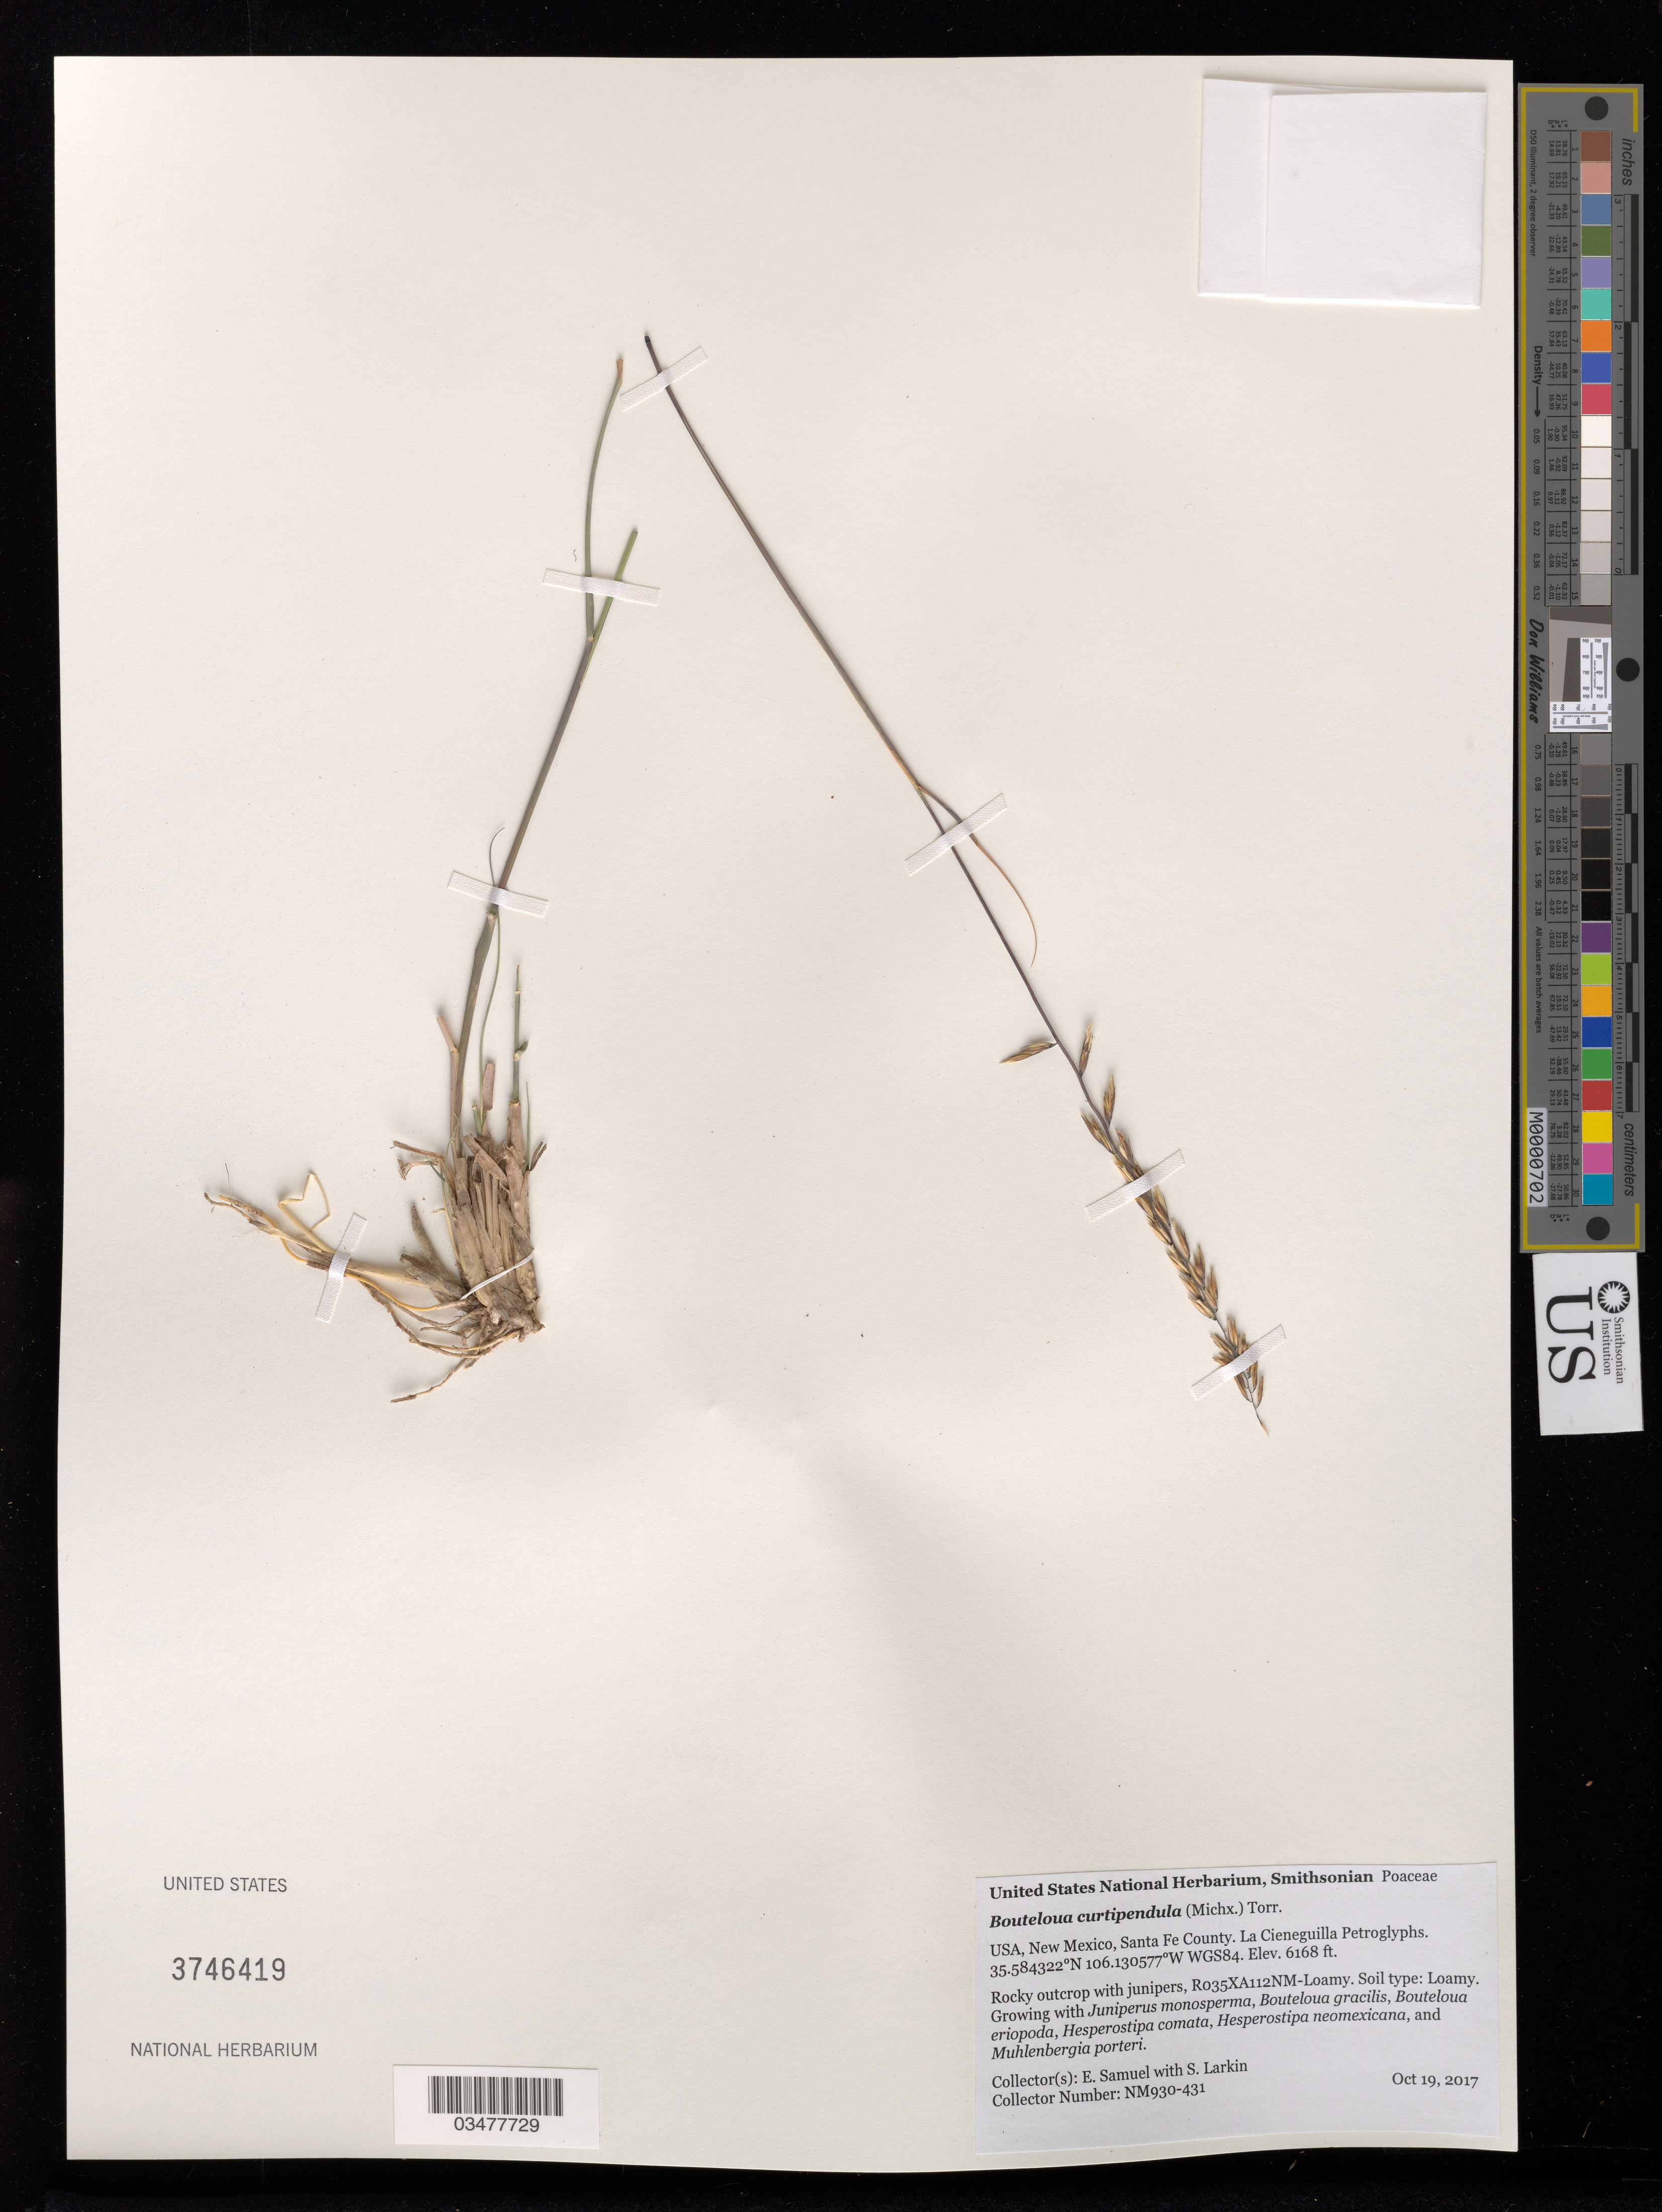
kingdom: Plantae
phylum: Tracheophyta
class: Liliopsida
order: Poales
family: Poaceae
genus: Bouteloua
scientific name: Bouteloua curtipendula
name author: (Michx.) Torr.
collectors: E. Samuel & S. Larkin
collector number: NM930-431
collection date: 2017-10-19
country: United States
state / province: New Mexico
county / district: Santa Fe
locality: BLM, La Cieneguilla Petroglyphs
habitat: R035XA112NM-Loamy. Rocky outcrop with junipers. With Juniperus monosperma, Bouteloua gracilis , Hesperostipa comata, etc.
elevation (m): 1880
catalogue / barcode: US 3746419